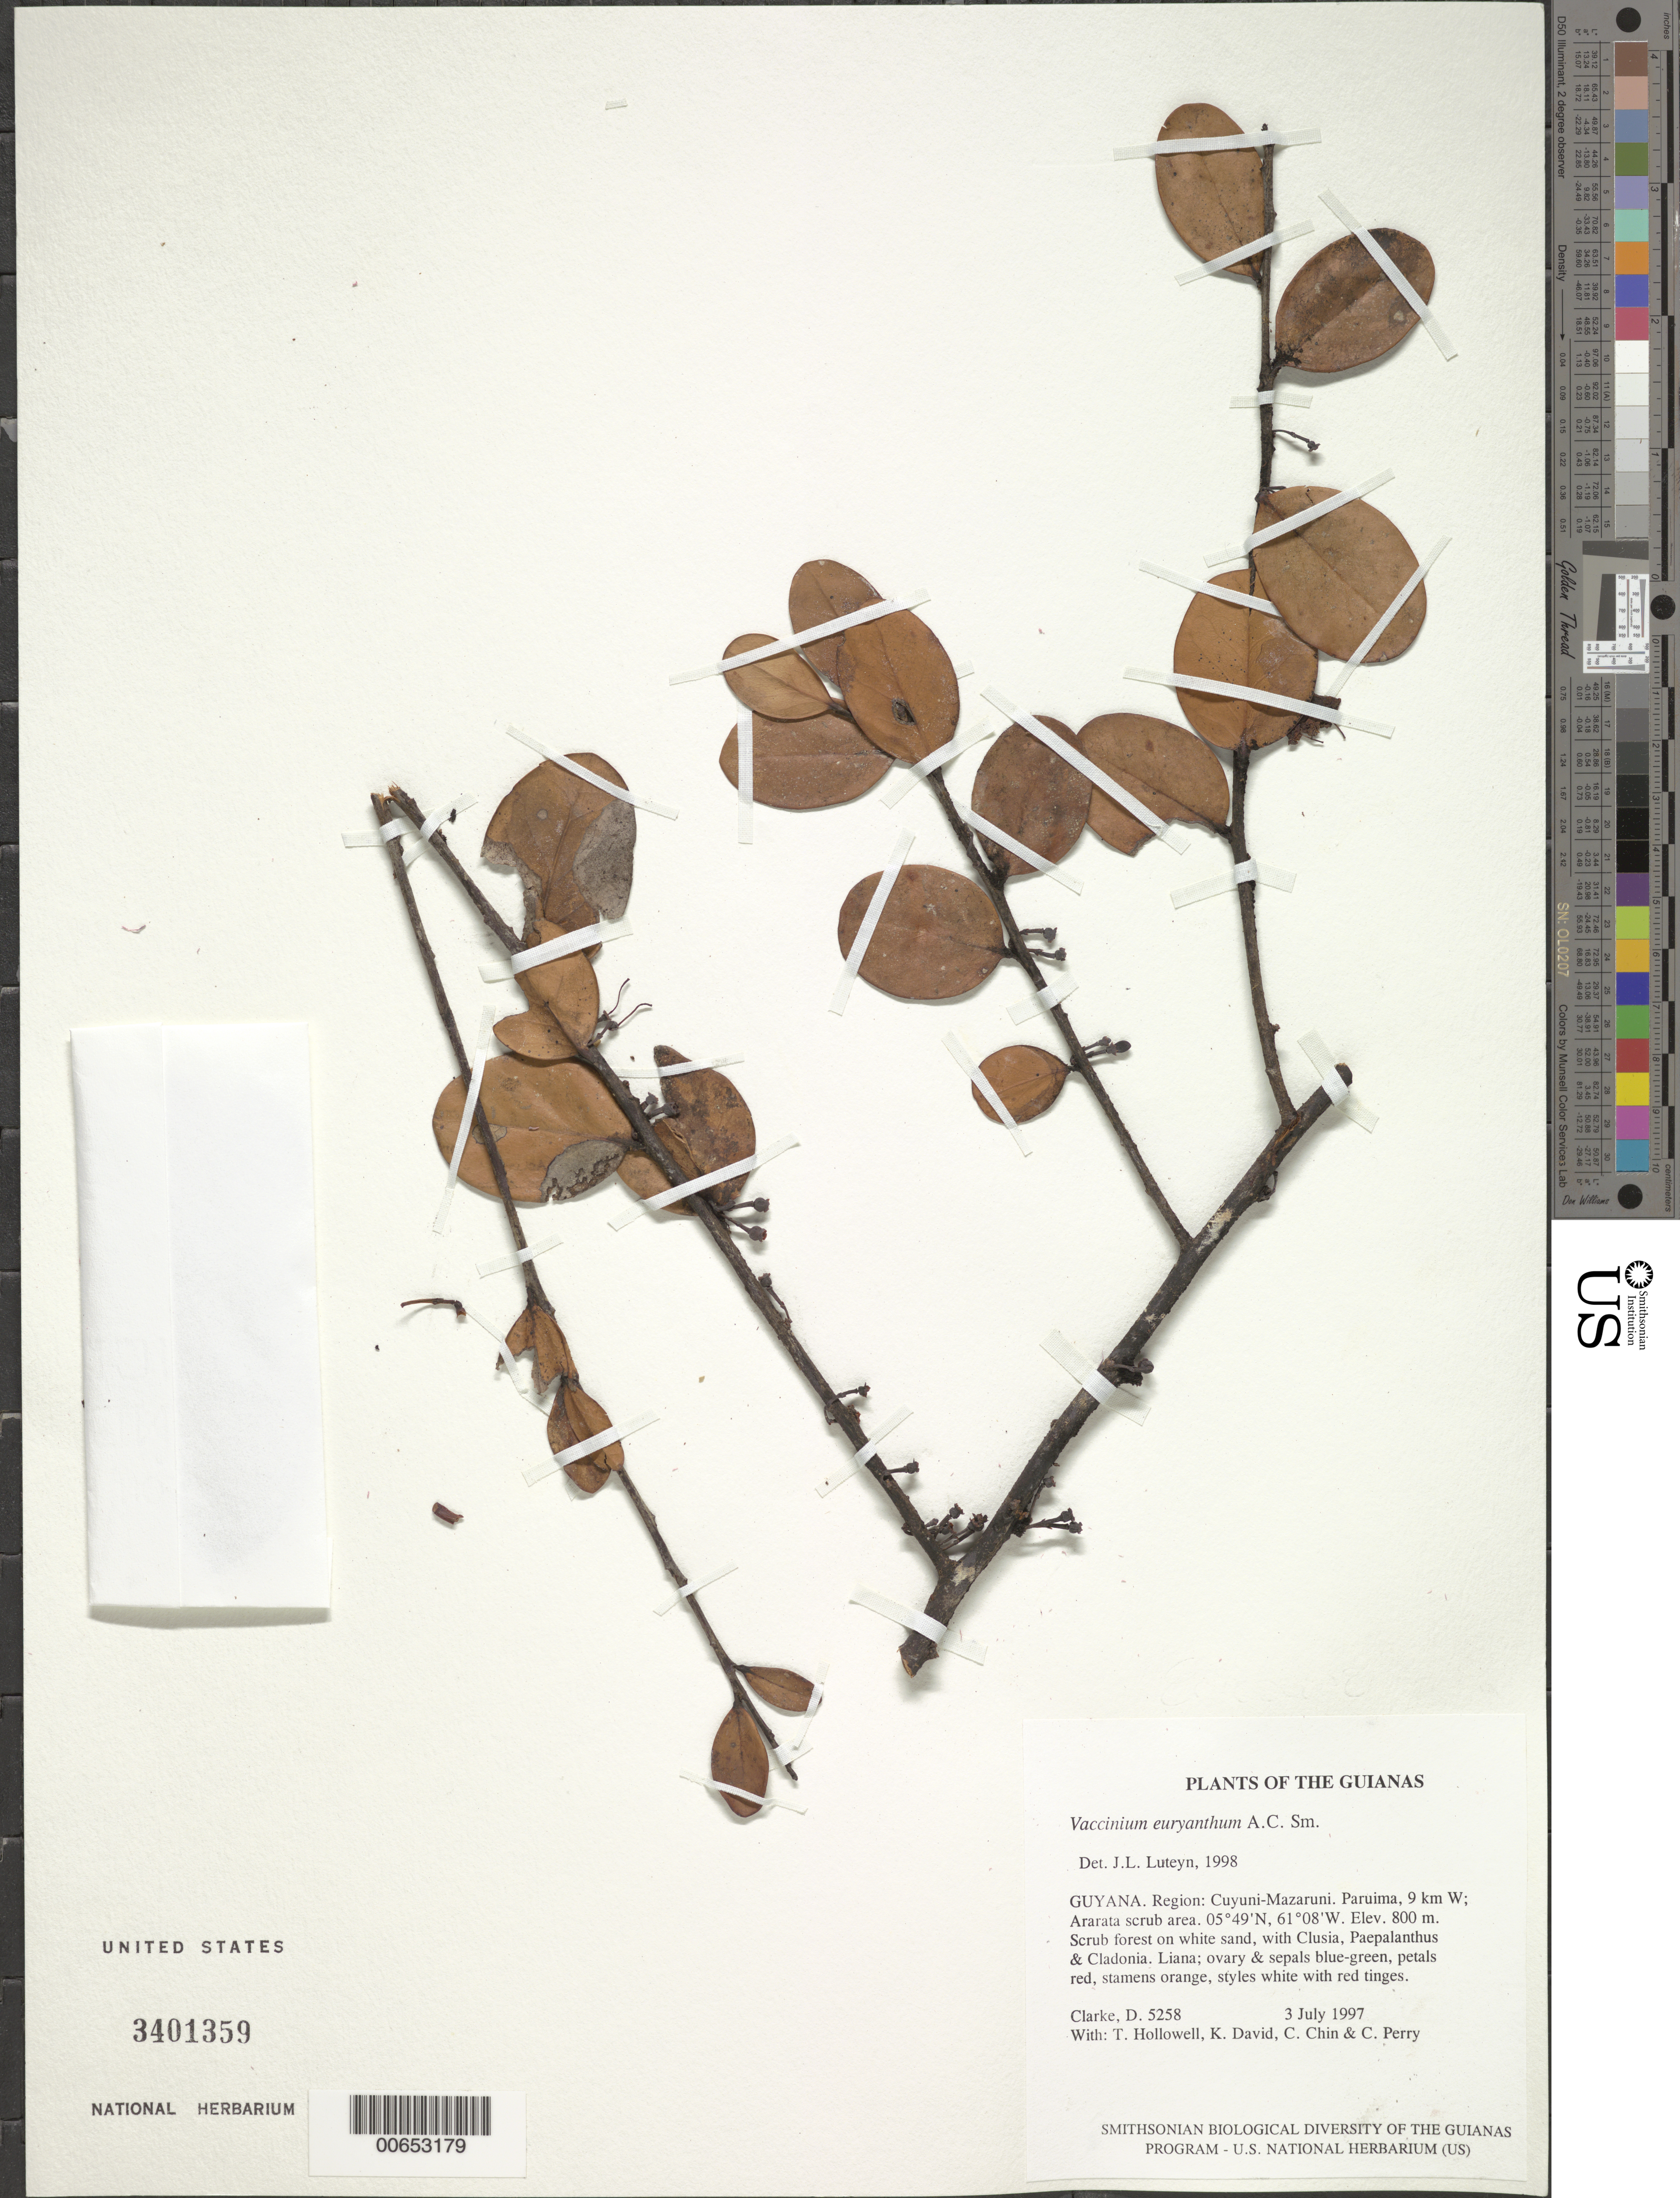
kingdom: Plantae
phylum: Tracheophyta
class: Magnoliopsida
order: Ericales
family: Ericaceae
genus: Vaccinium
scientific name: Vaccinium euryanthum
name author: A.C. Sm.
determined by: Luteyn, J. L.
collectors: H. D. Clarke, T. Hollowell, K. David, C. Chin & C. Perry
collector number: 5258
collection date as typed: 3 July 1997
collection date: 1997-07-03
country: Guyana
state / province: Cuyuni-Mazaruni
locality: Paruima, 9 km W; Ararata scrub area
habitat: Scrub forest on white sand, with Clusia, Paepalanthus & Cladonia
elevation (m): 800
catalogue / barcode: US 3401359